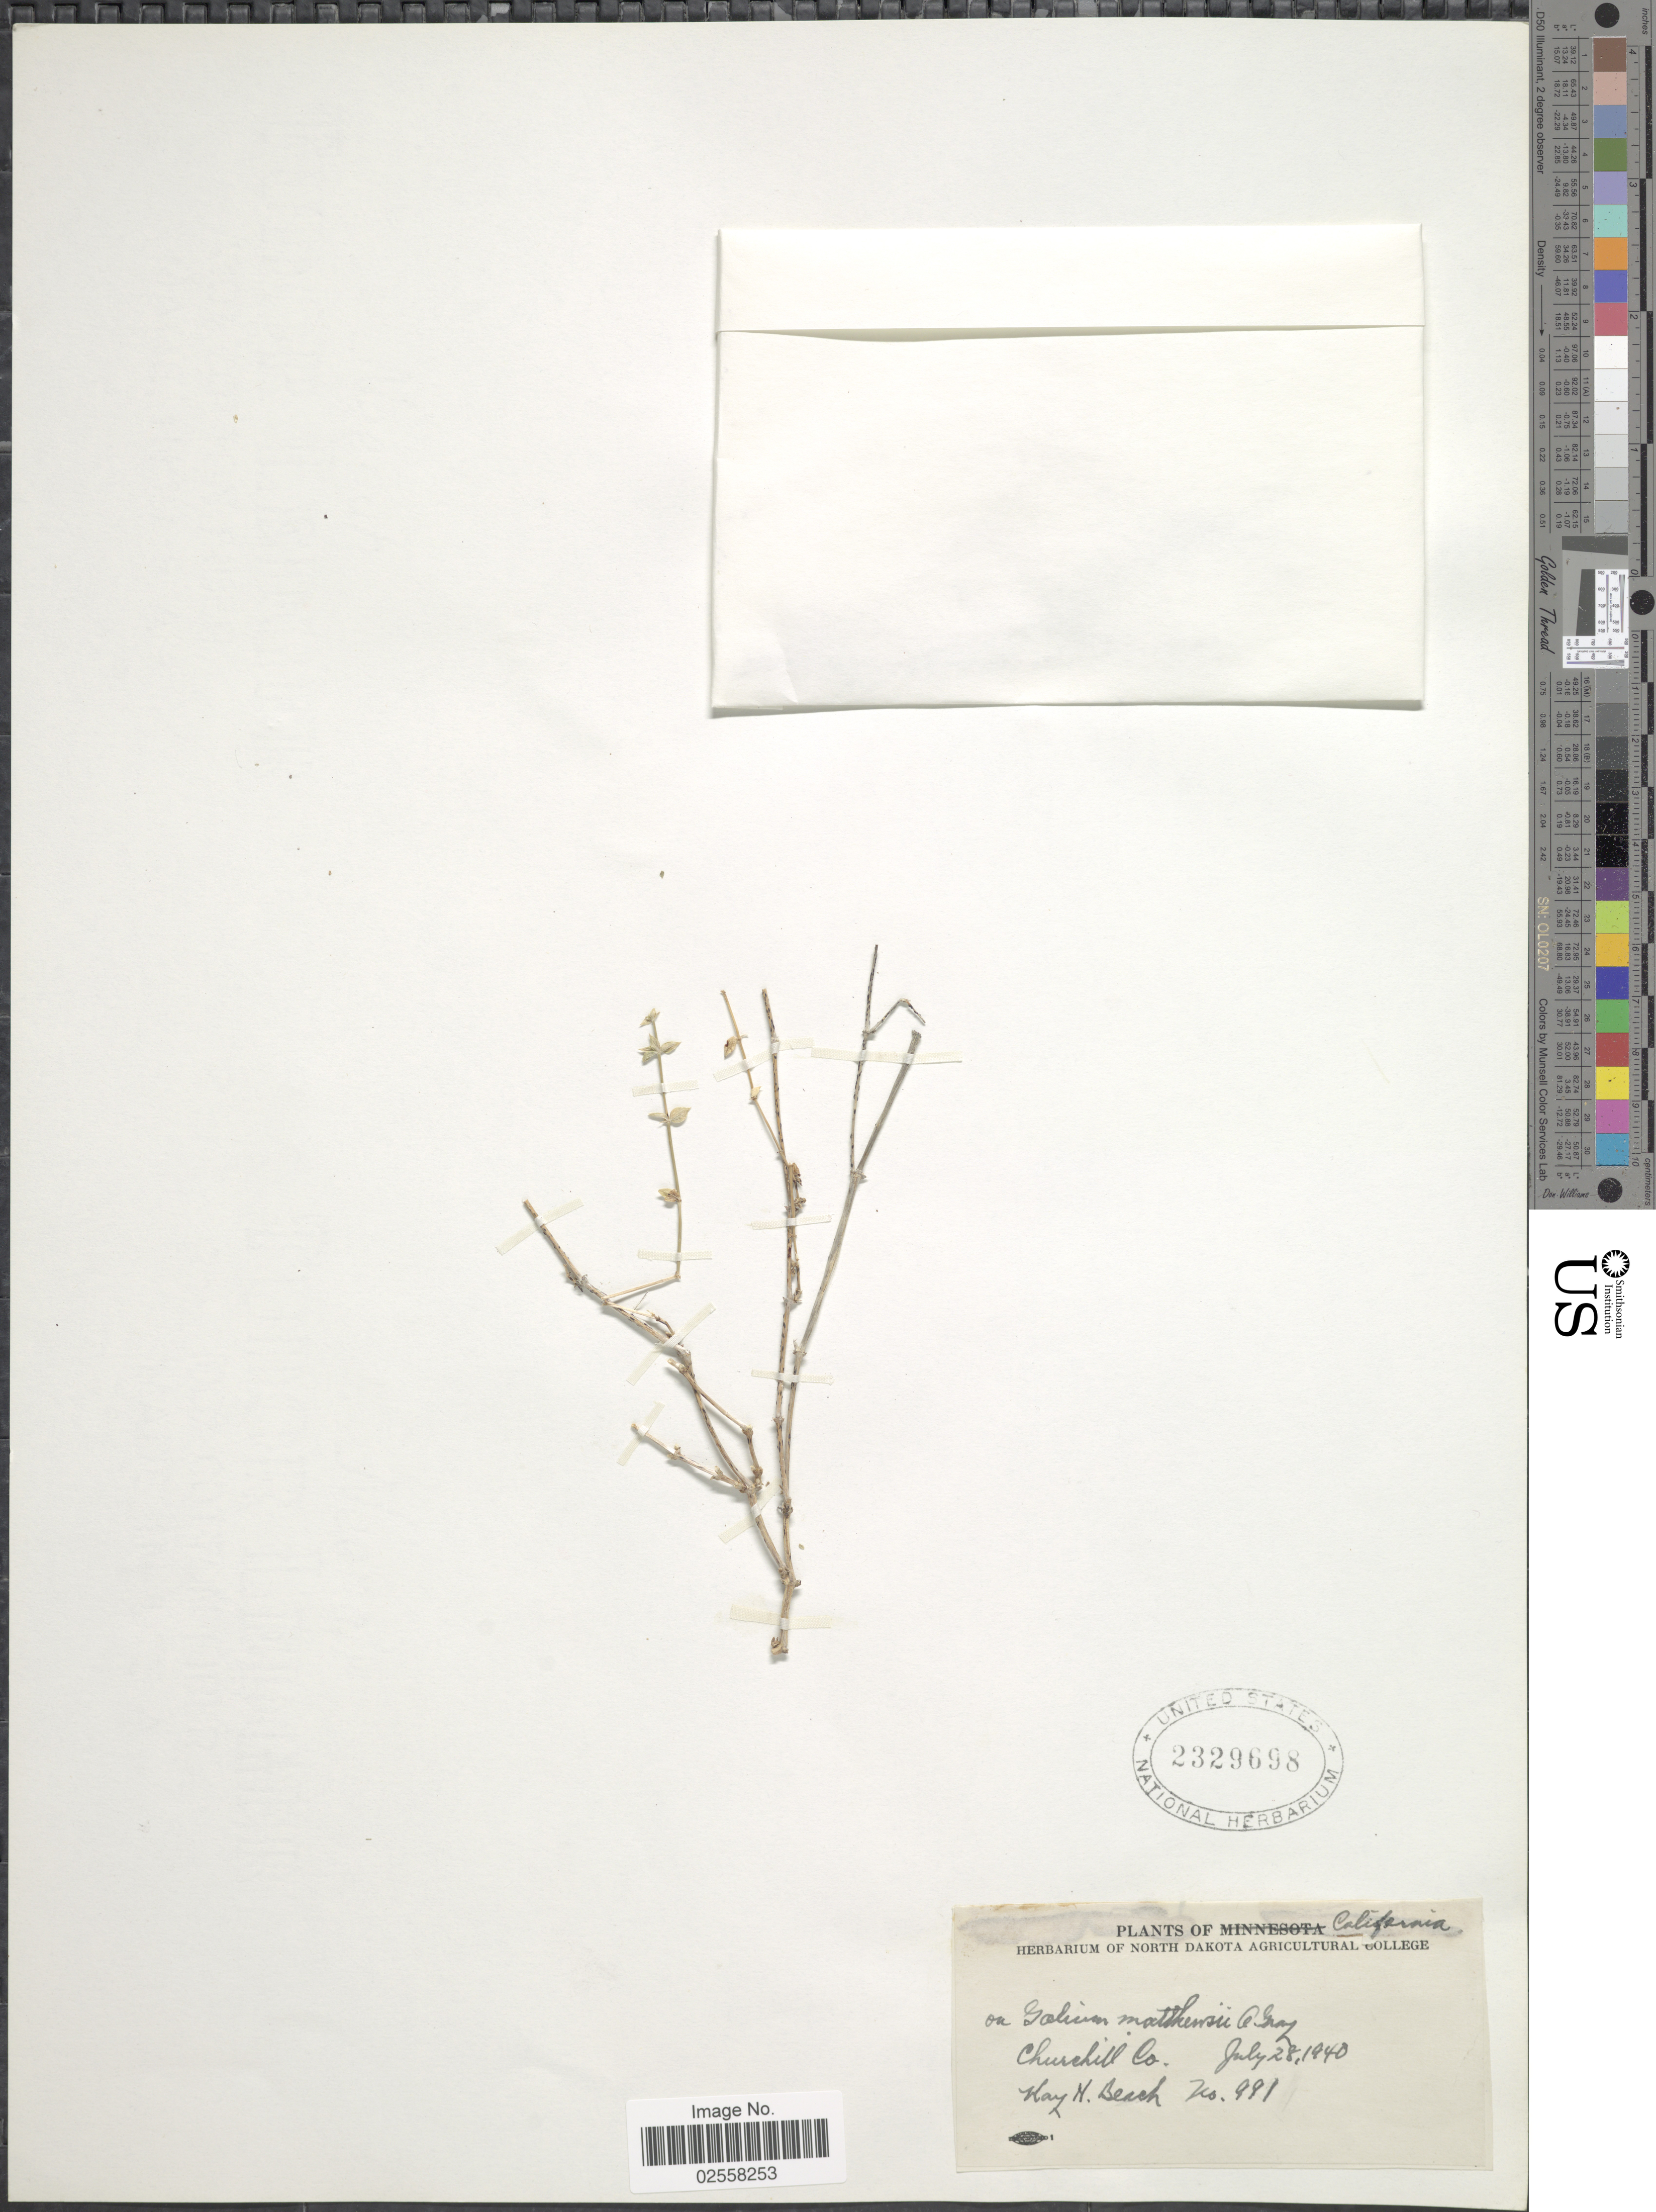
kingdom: Plantae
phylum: Tracheophyta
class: Magnoliopsida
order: Gentianales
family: Rubiaceae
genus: Galium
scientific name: Galium multiflorum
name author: Kellogg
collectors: K. H. Beach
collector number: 991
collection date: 1940-07-28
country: United States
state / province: California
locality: Churchill Co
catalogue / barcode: US 2329698